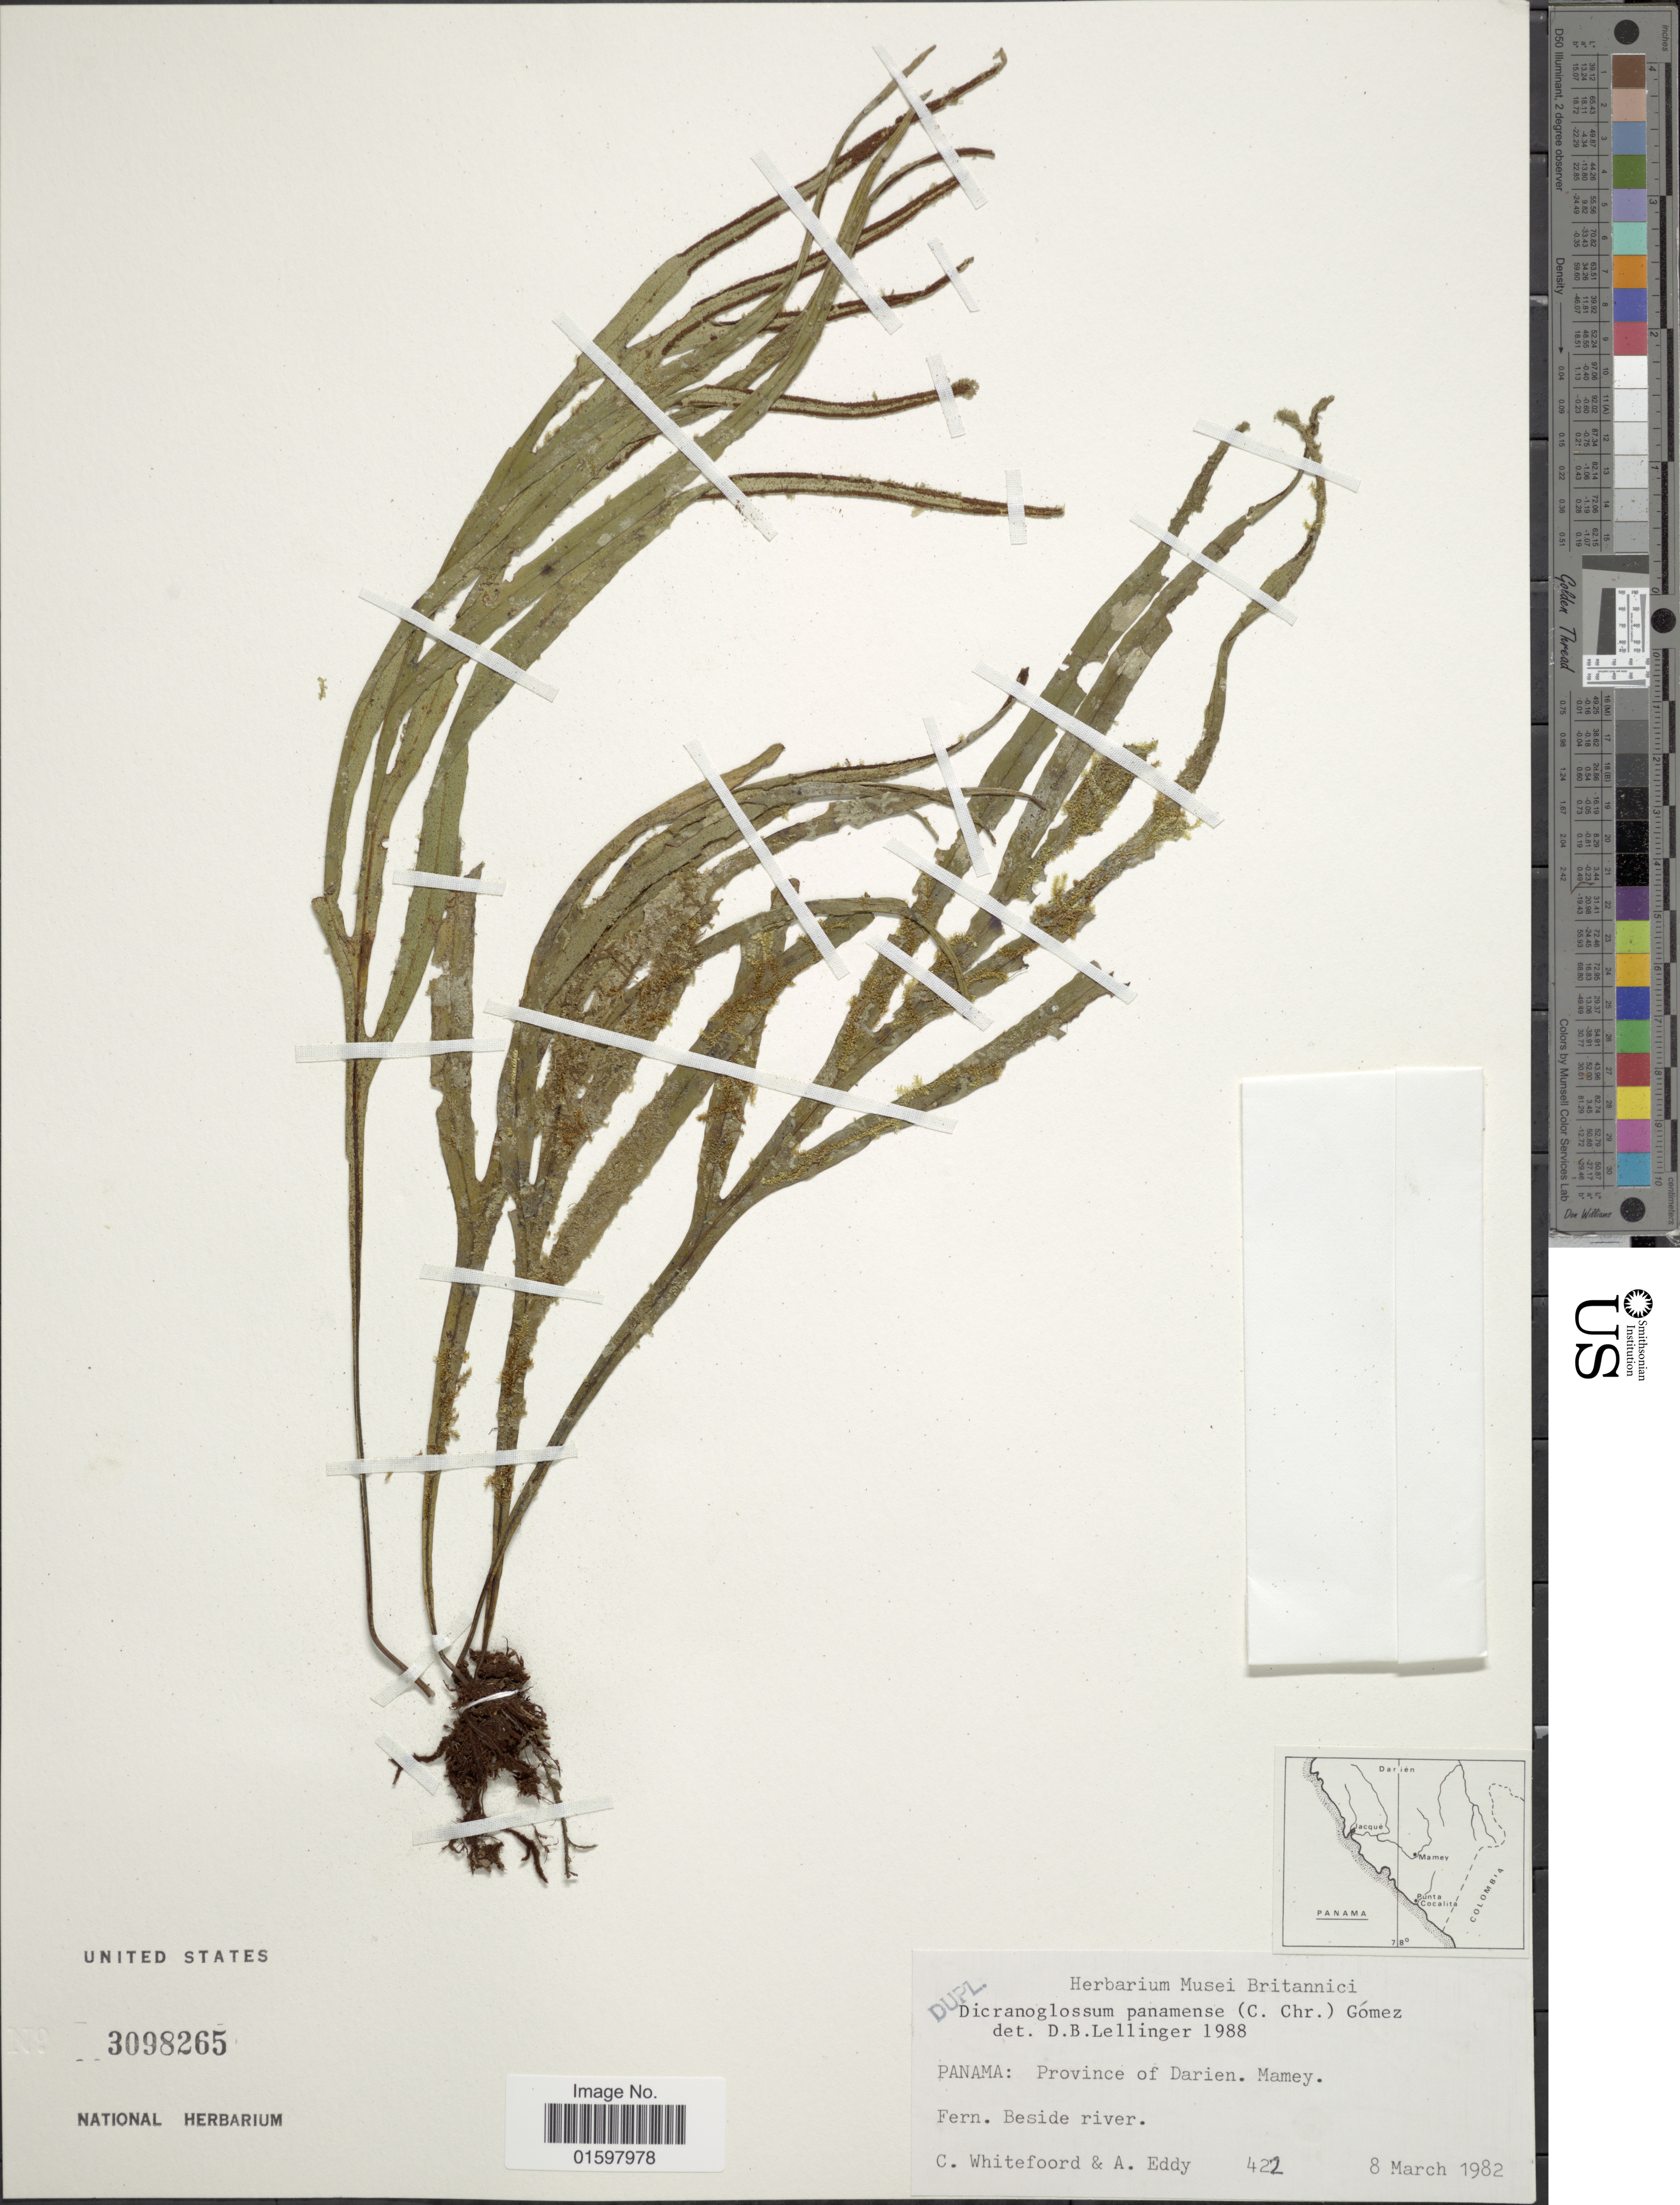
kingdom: Plantae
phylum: Tracheophyta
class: Polypodiopsida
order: Polypodiales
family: Polypodiaceae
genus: Pleopeltis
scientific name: Pleopeltis panamensis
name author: (Weath.) Pic. Serm.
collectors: C. Whitefoord & A. Eddy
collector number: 422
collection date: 1982-03-08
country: Panama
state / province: Darién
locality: Mamey. Fern. Beside river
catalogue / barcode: US 3098265